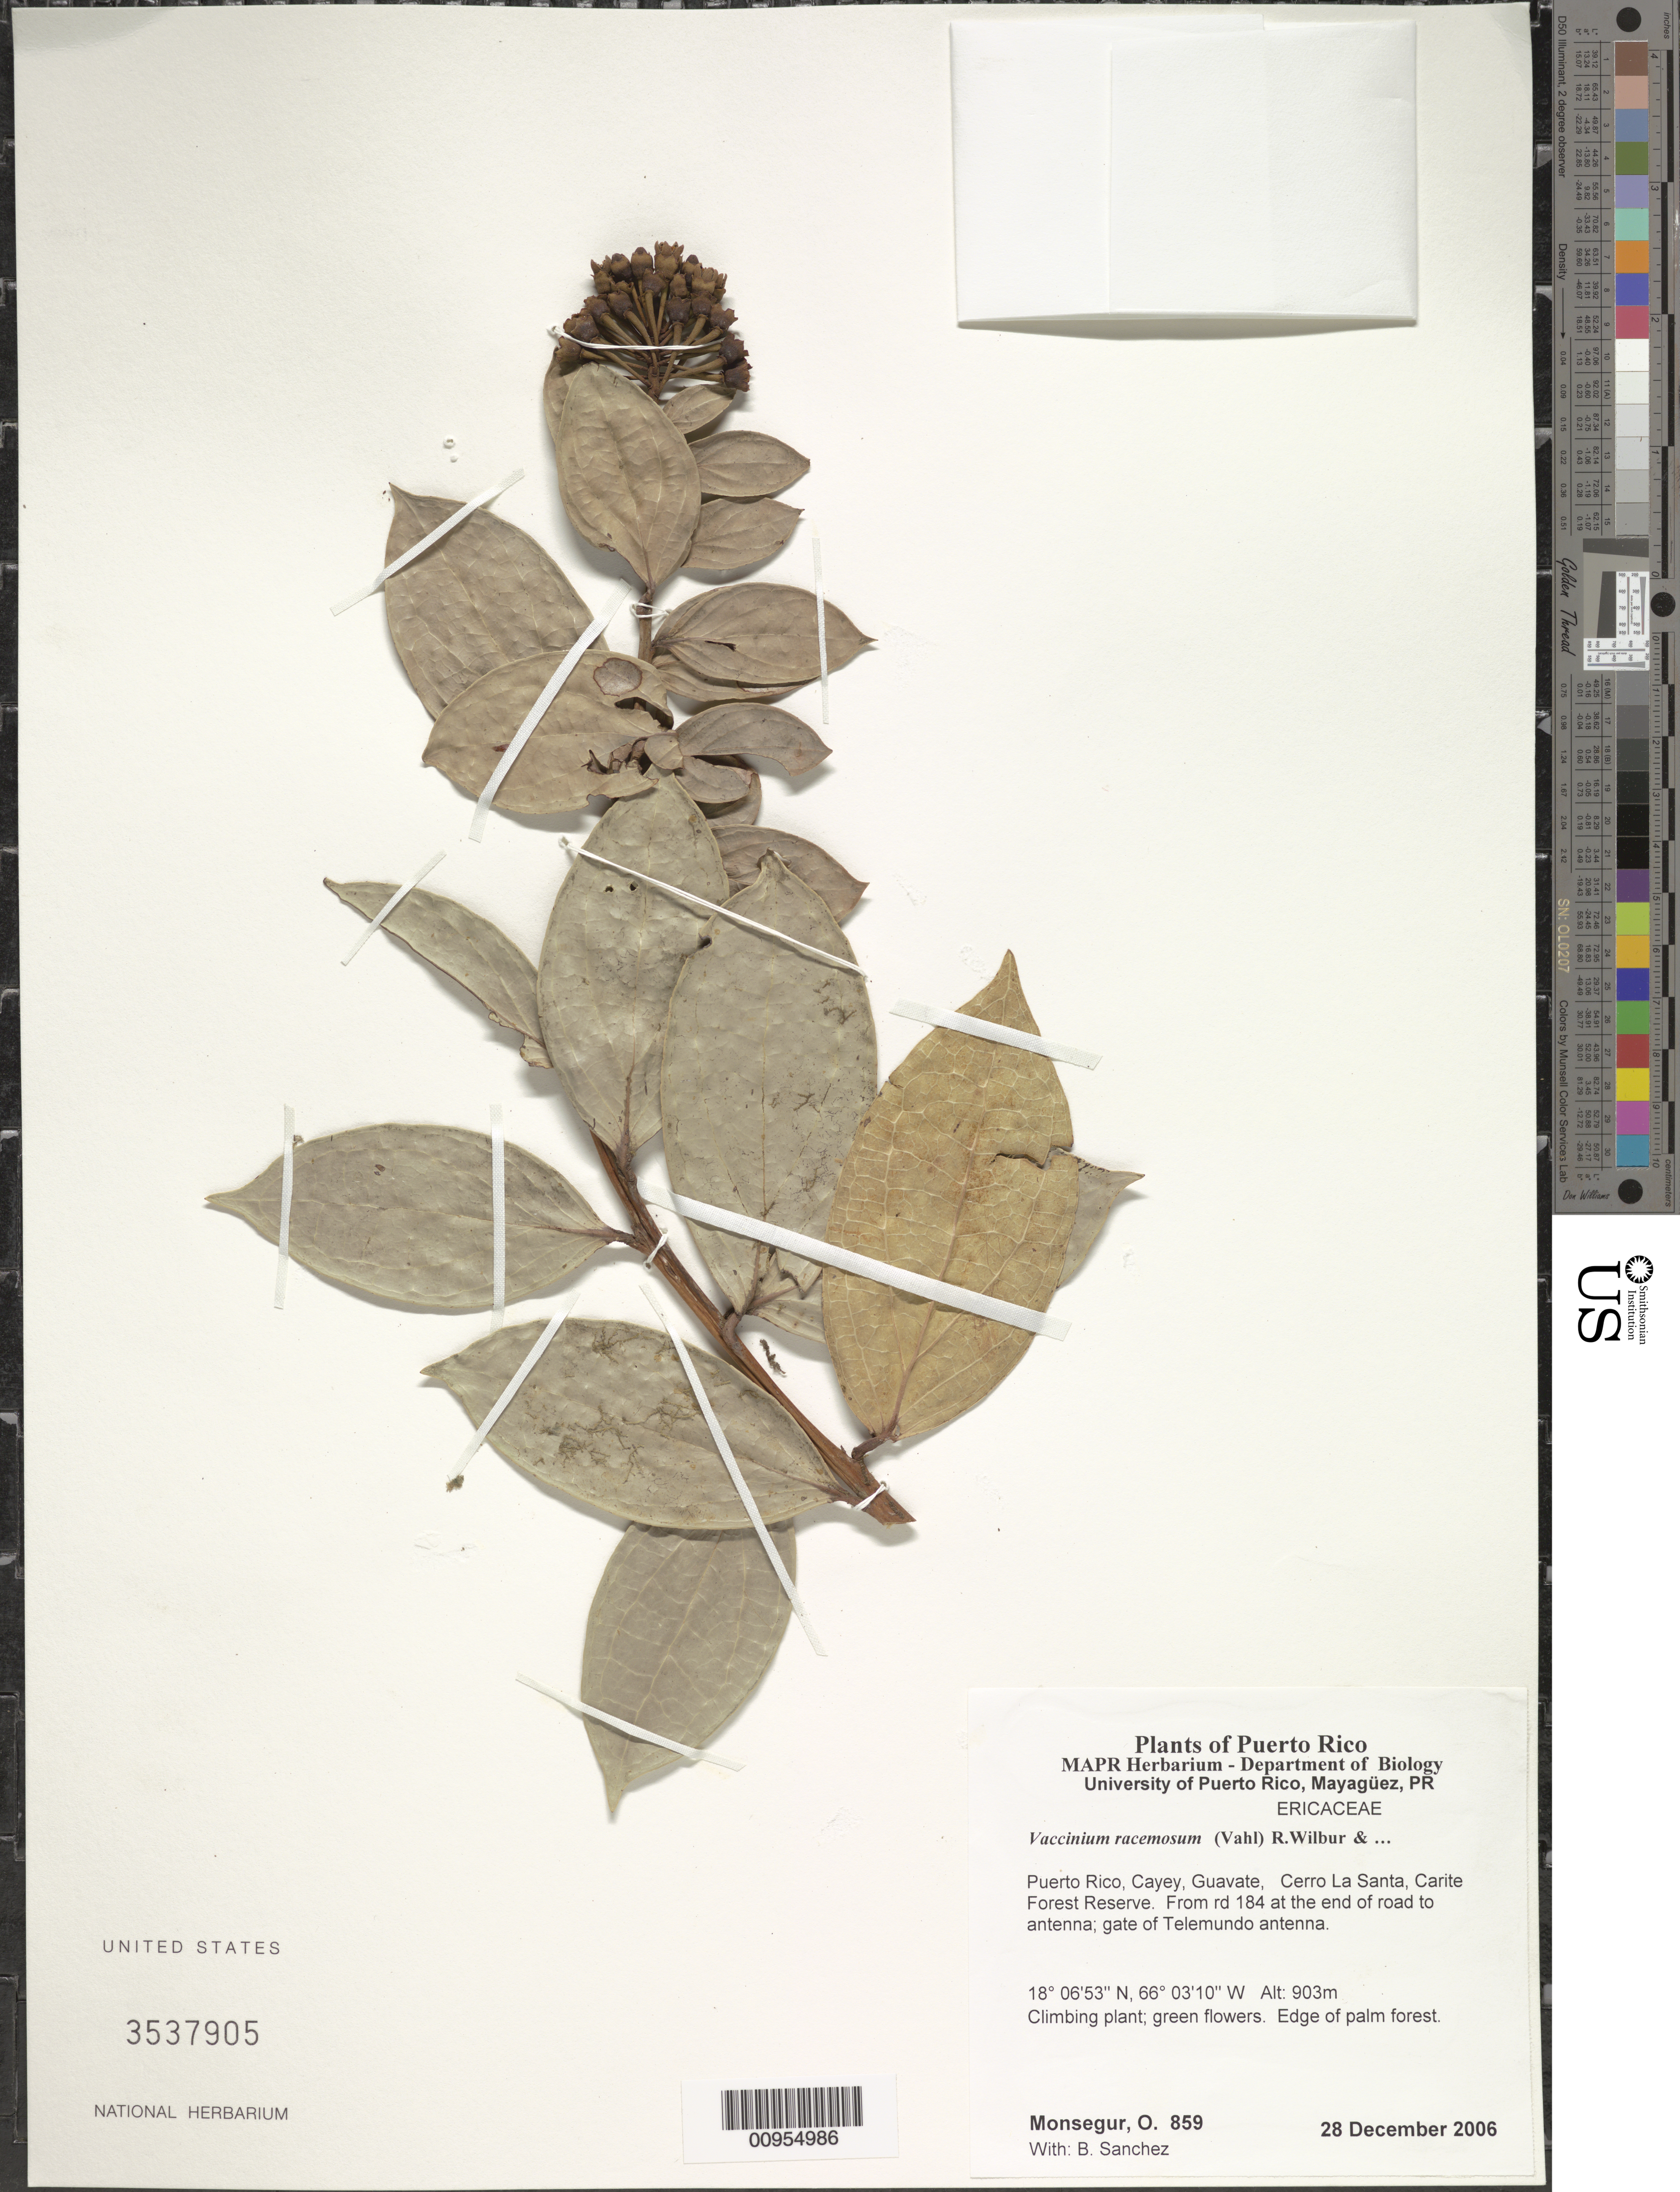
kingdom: Plantae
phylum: Tracheophyta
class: Magnoliopsida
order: Ericales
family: Ericaceae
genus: Symphysia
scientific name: Symphysia racemosa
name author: (Vahl) Stearn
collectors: O. Monsegur & B. Sánchez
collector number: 859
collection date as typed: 28 Dec 2006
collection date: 2006-12-28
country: Puerto Rico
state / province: Cayey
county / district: Guavate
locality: Carite Forest Reserve. Cerro La Santa, from rd 184 at the end of road to antenna; gate of Telemundo antenna.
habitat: Edge of palm forest.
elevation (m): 903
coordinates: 18.06528, 66.03102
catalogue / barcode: US 3537905